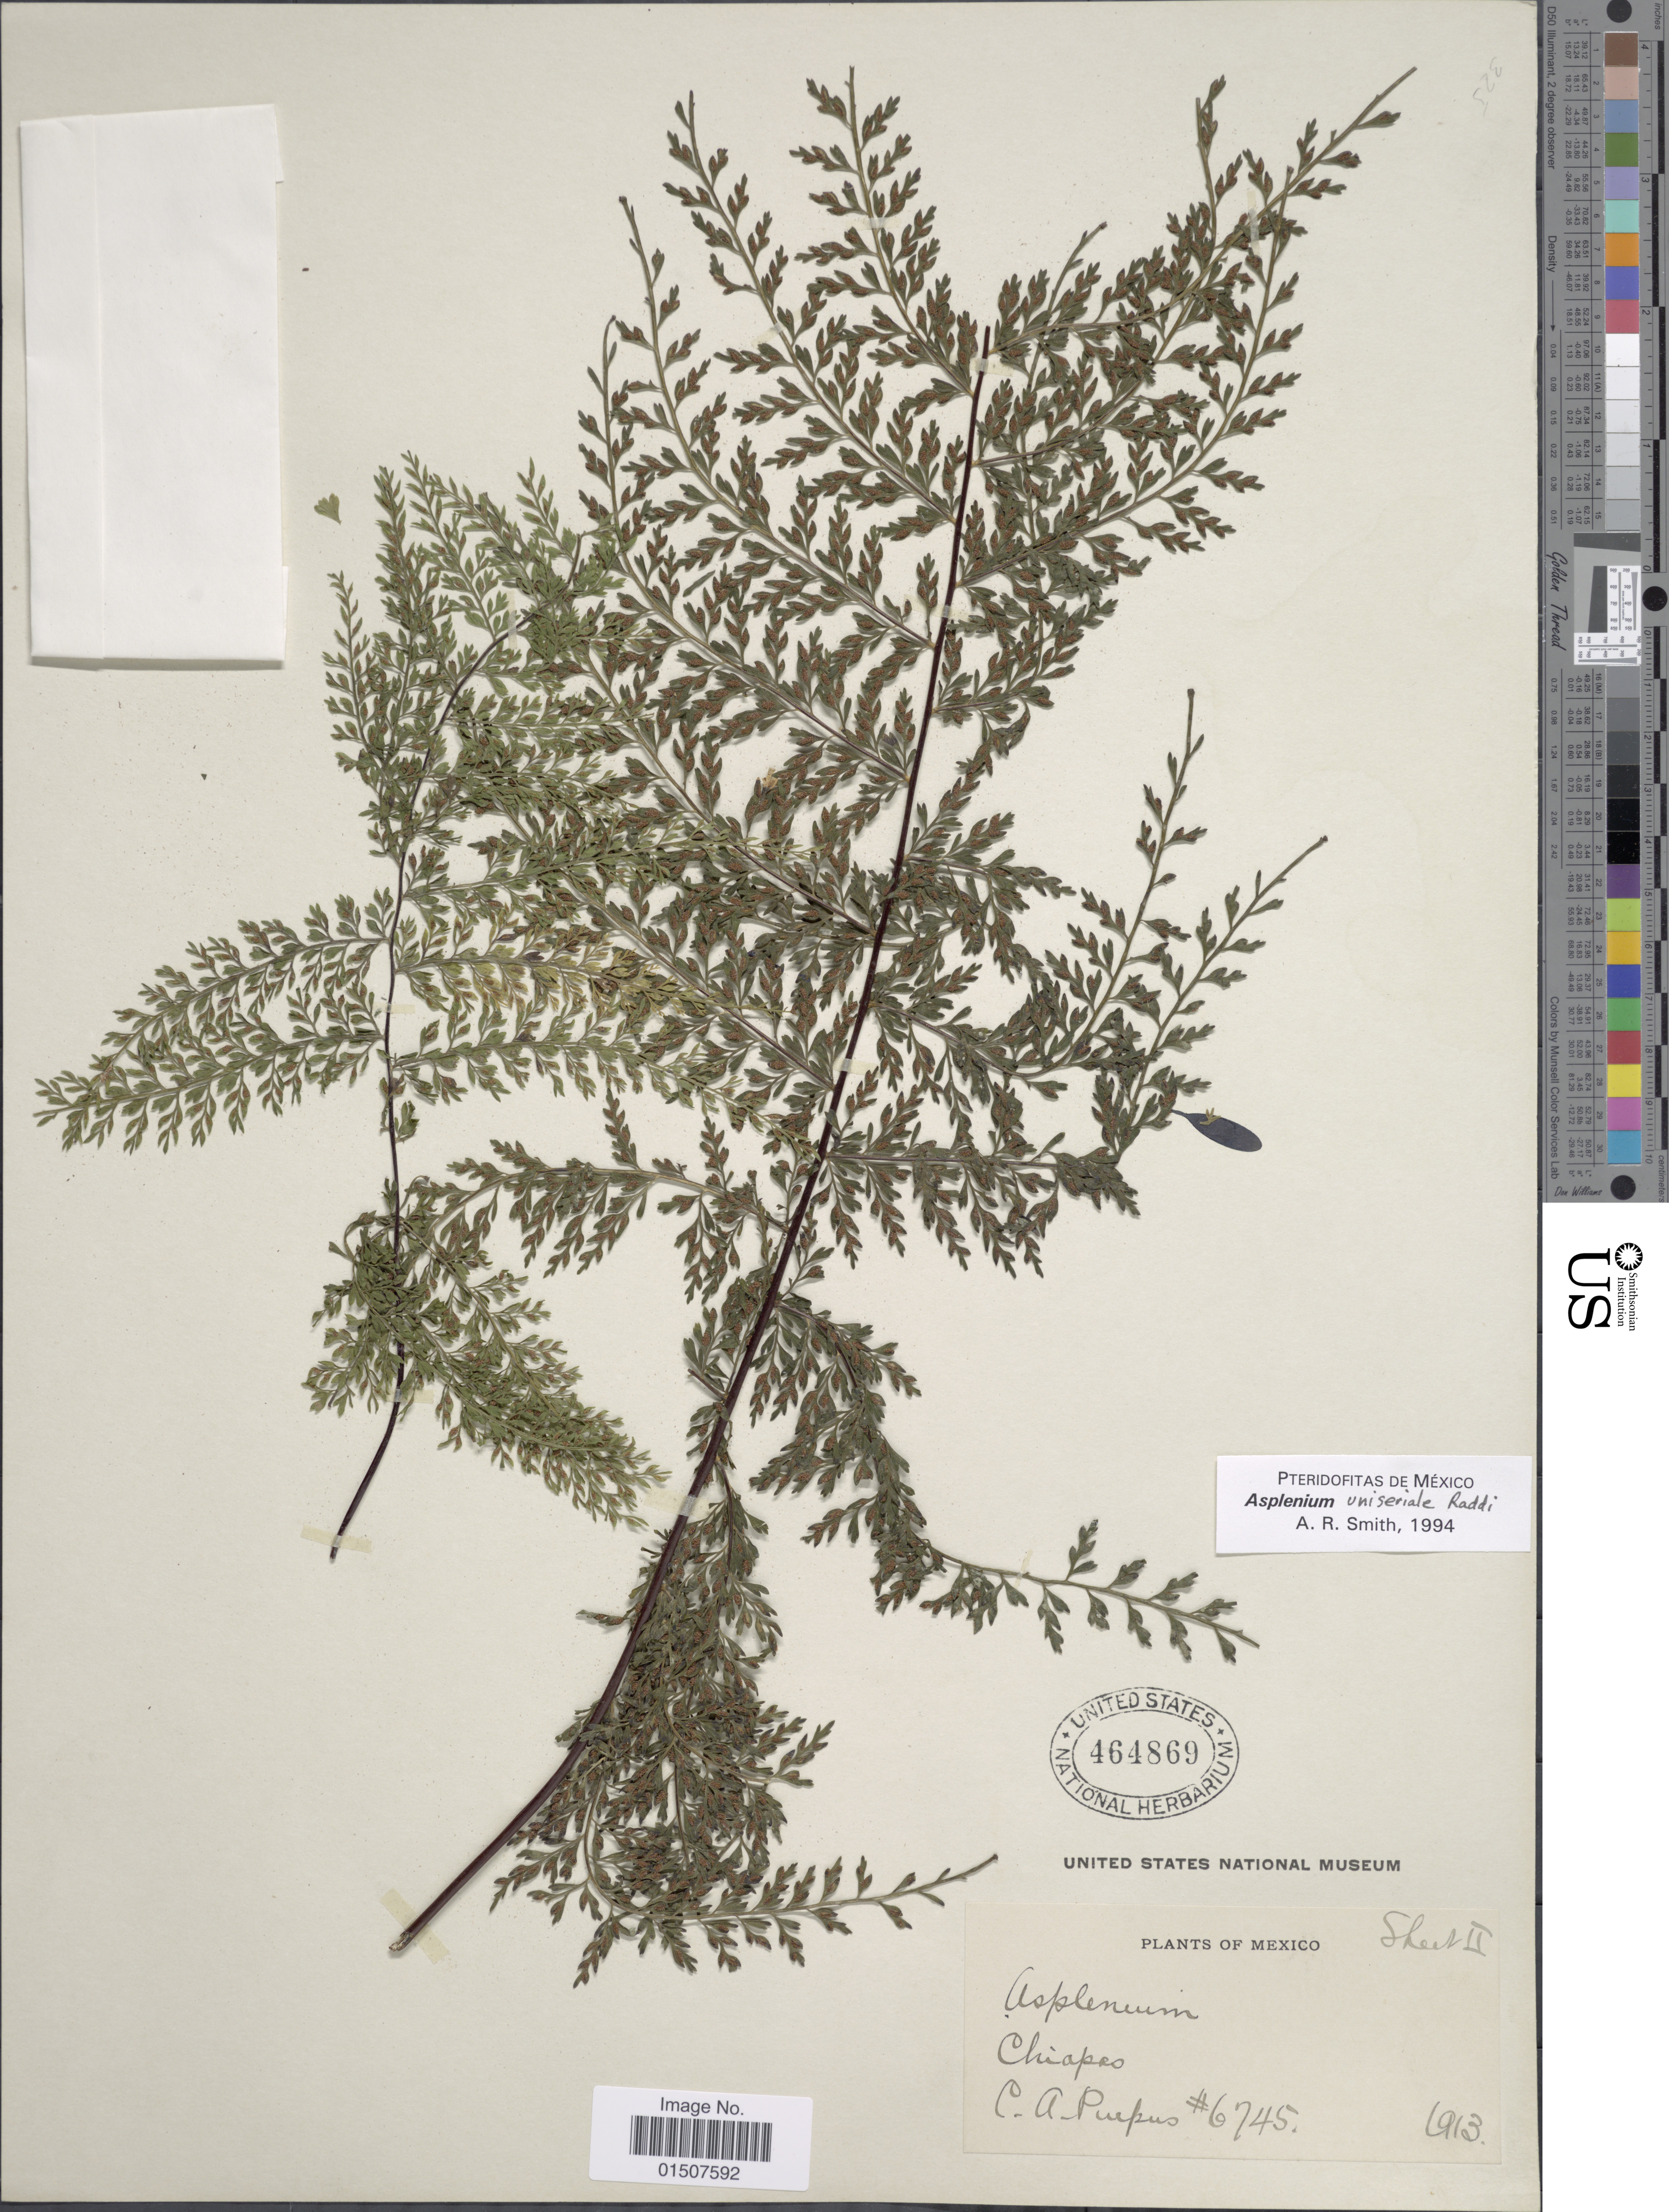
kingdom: Plantae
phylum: Tracheophyta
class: Polypodiopsida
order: Polypodiales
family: Aspleniaceae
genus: Asplenium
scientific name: Asplenium radicans var. alloeopteron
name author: (Kunze ex Klotzsch) Lellinger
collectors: C. A. Purpus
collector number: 6745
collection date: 1913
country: Mexico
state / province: Chiapas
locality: Chiapas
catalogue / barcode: US 464869